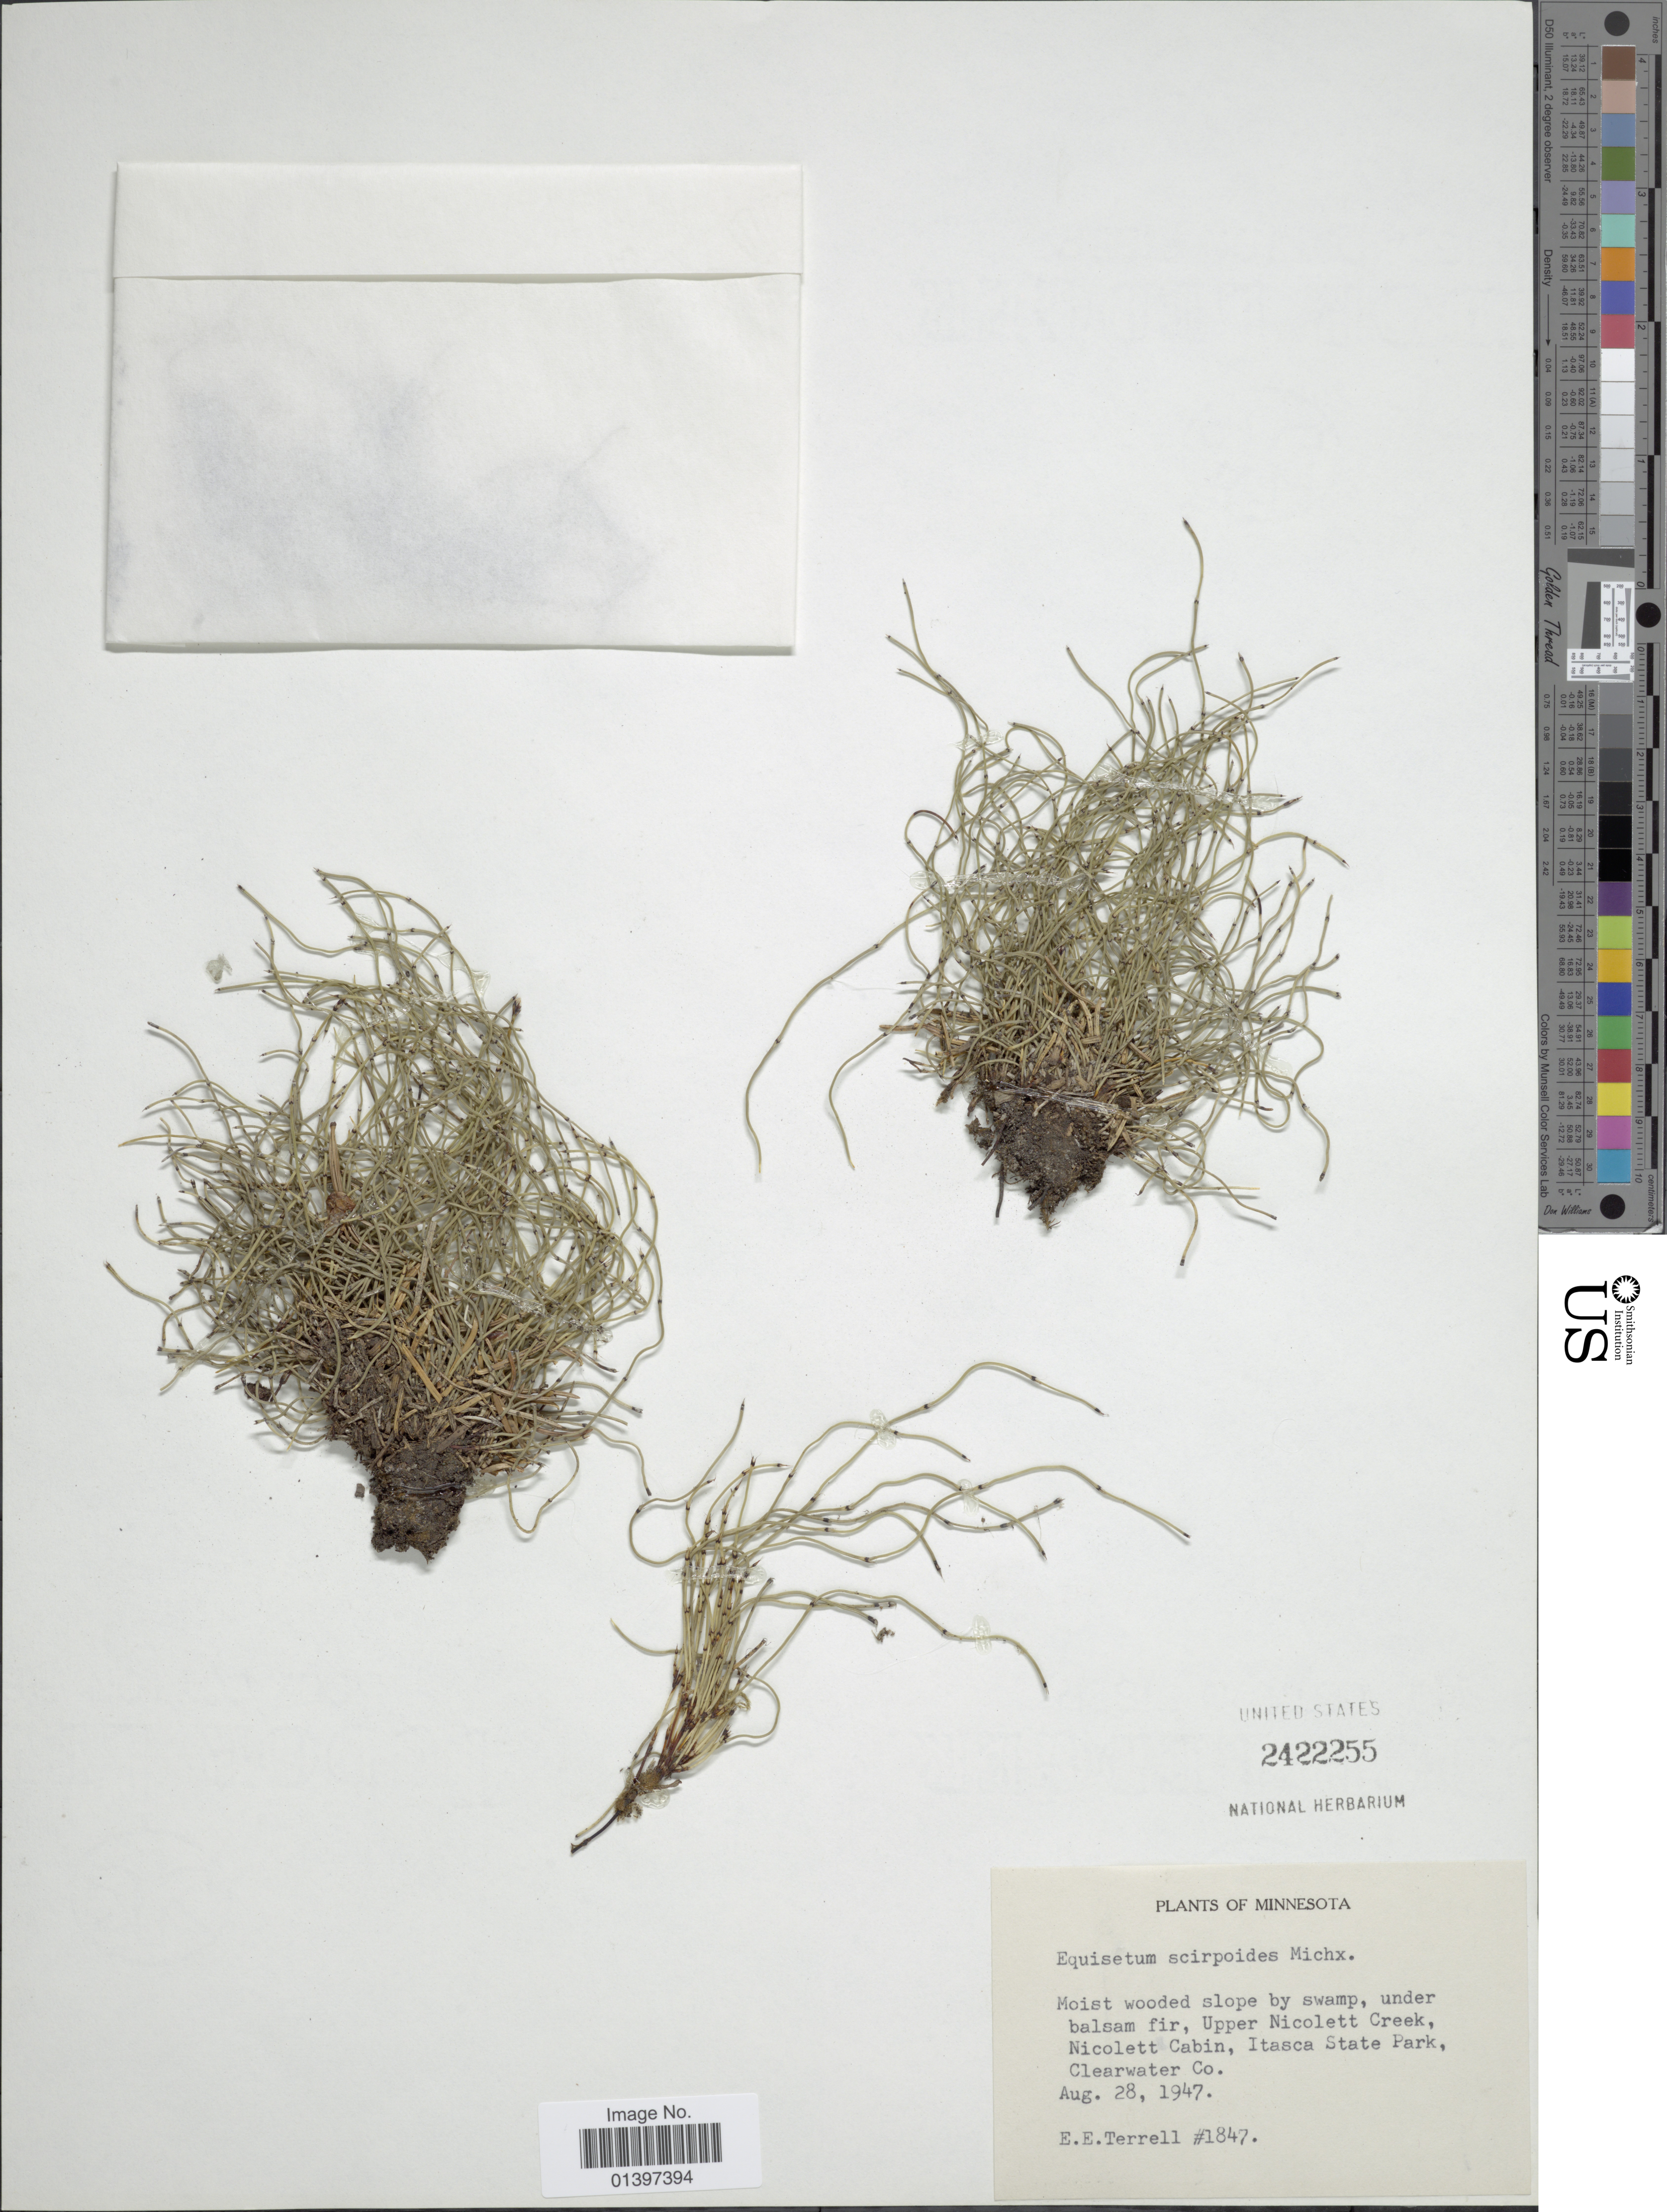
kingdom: Plantae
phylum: Tracheophyta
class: Polypodiopsida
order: Equisetales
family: Equisetaceae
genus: Equisetum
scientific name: Equisetum scirpoides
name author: Michx.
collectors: E. E. Terrell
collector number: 1847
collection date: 1947-08-28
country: United States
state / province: Minnesota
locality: Moist wooded slope by swamp, under balsa fir, Upper Nicolett Creek, Nicolett Cabin, Itasca State Park, Clearwater Co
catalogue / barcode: US 2422255